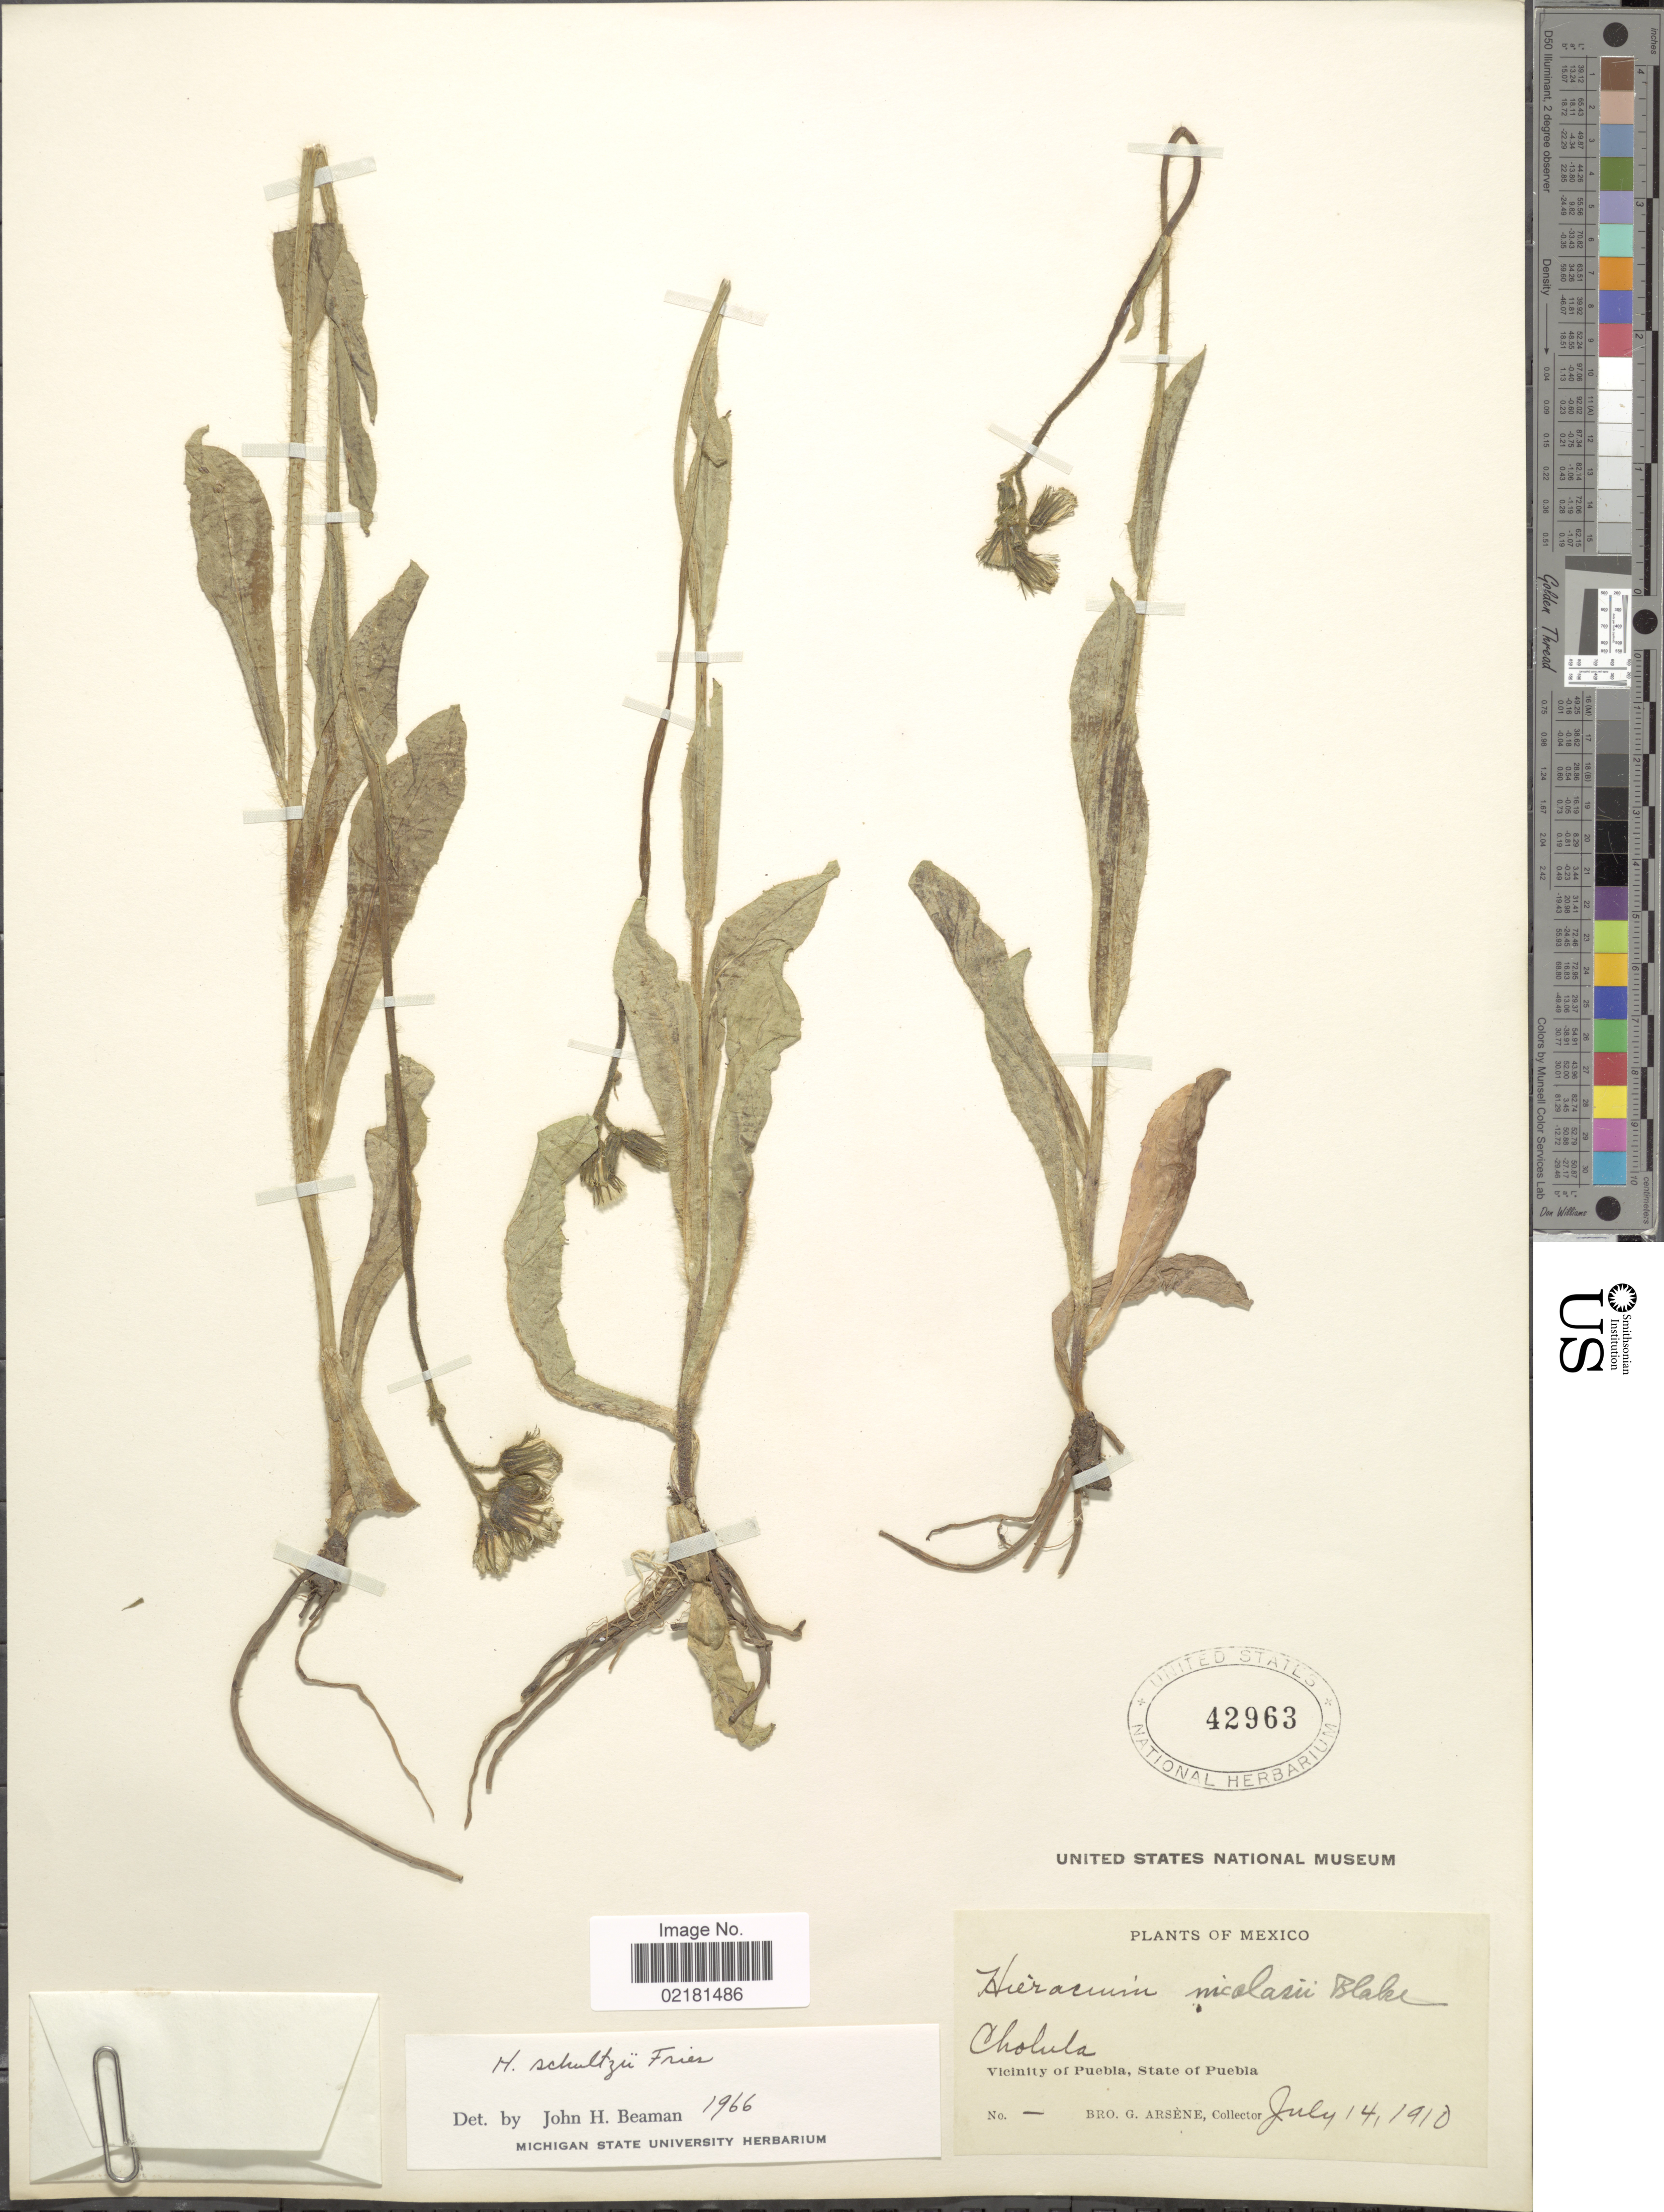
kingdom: Plantae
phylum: Tracheophyta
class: Magnoliopsida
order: Asterales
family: Asteraceae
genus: Hieracium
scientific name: Hieracium schultzii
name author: Fr.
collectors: Bro. G. Arsène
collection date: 1910-07-14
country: Mexico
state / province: Puebla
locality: Cholula, vicinity of Puebla.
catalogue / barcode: US 42963